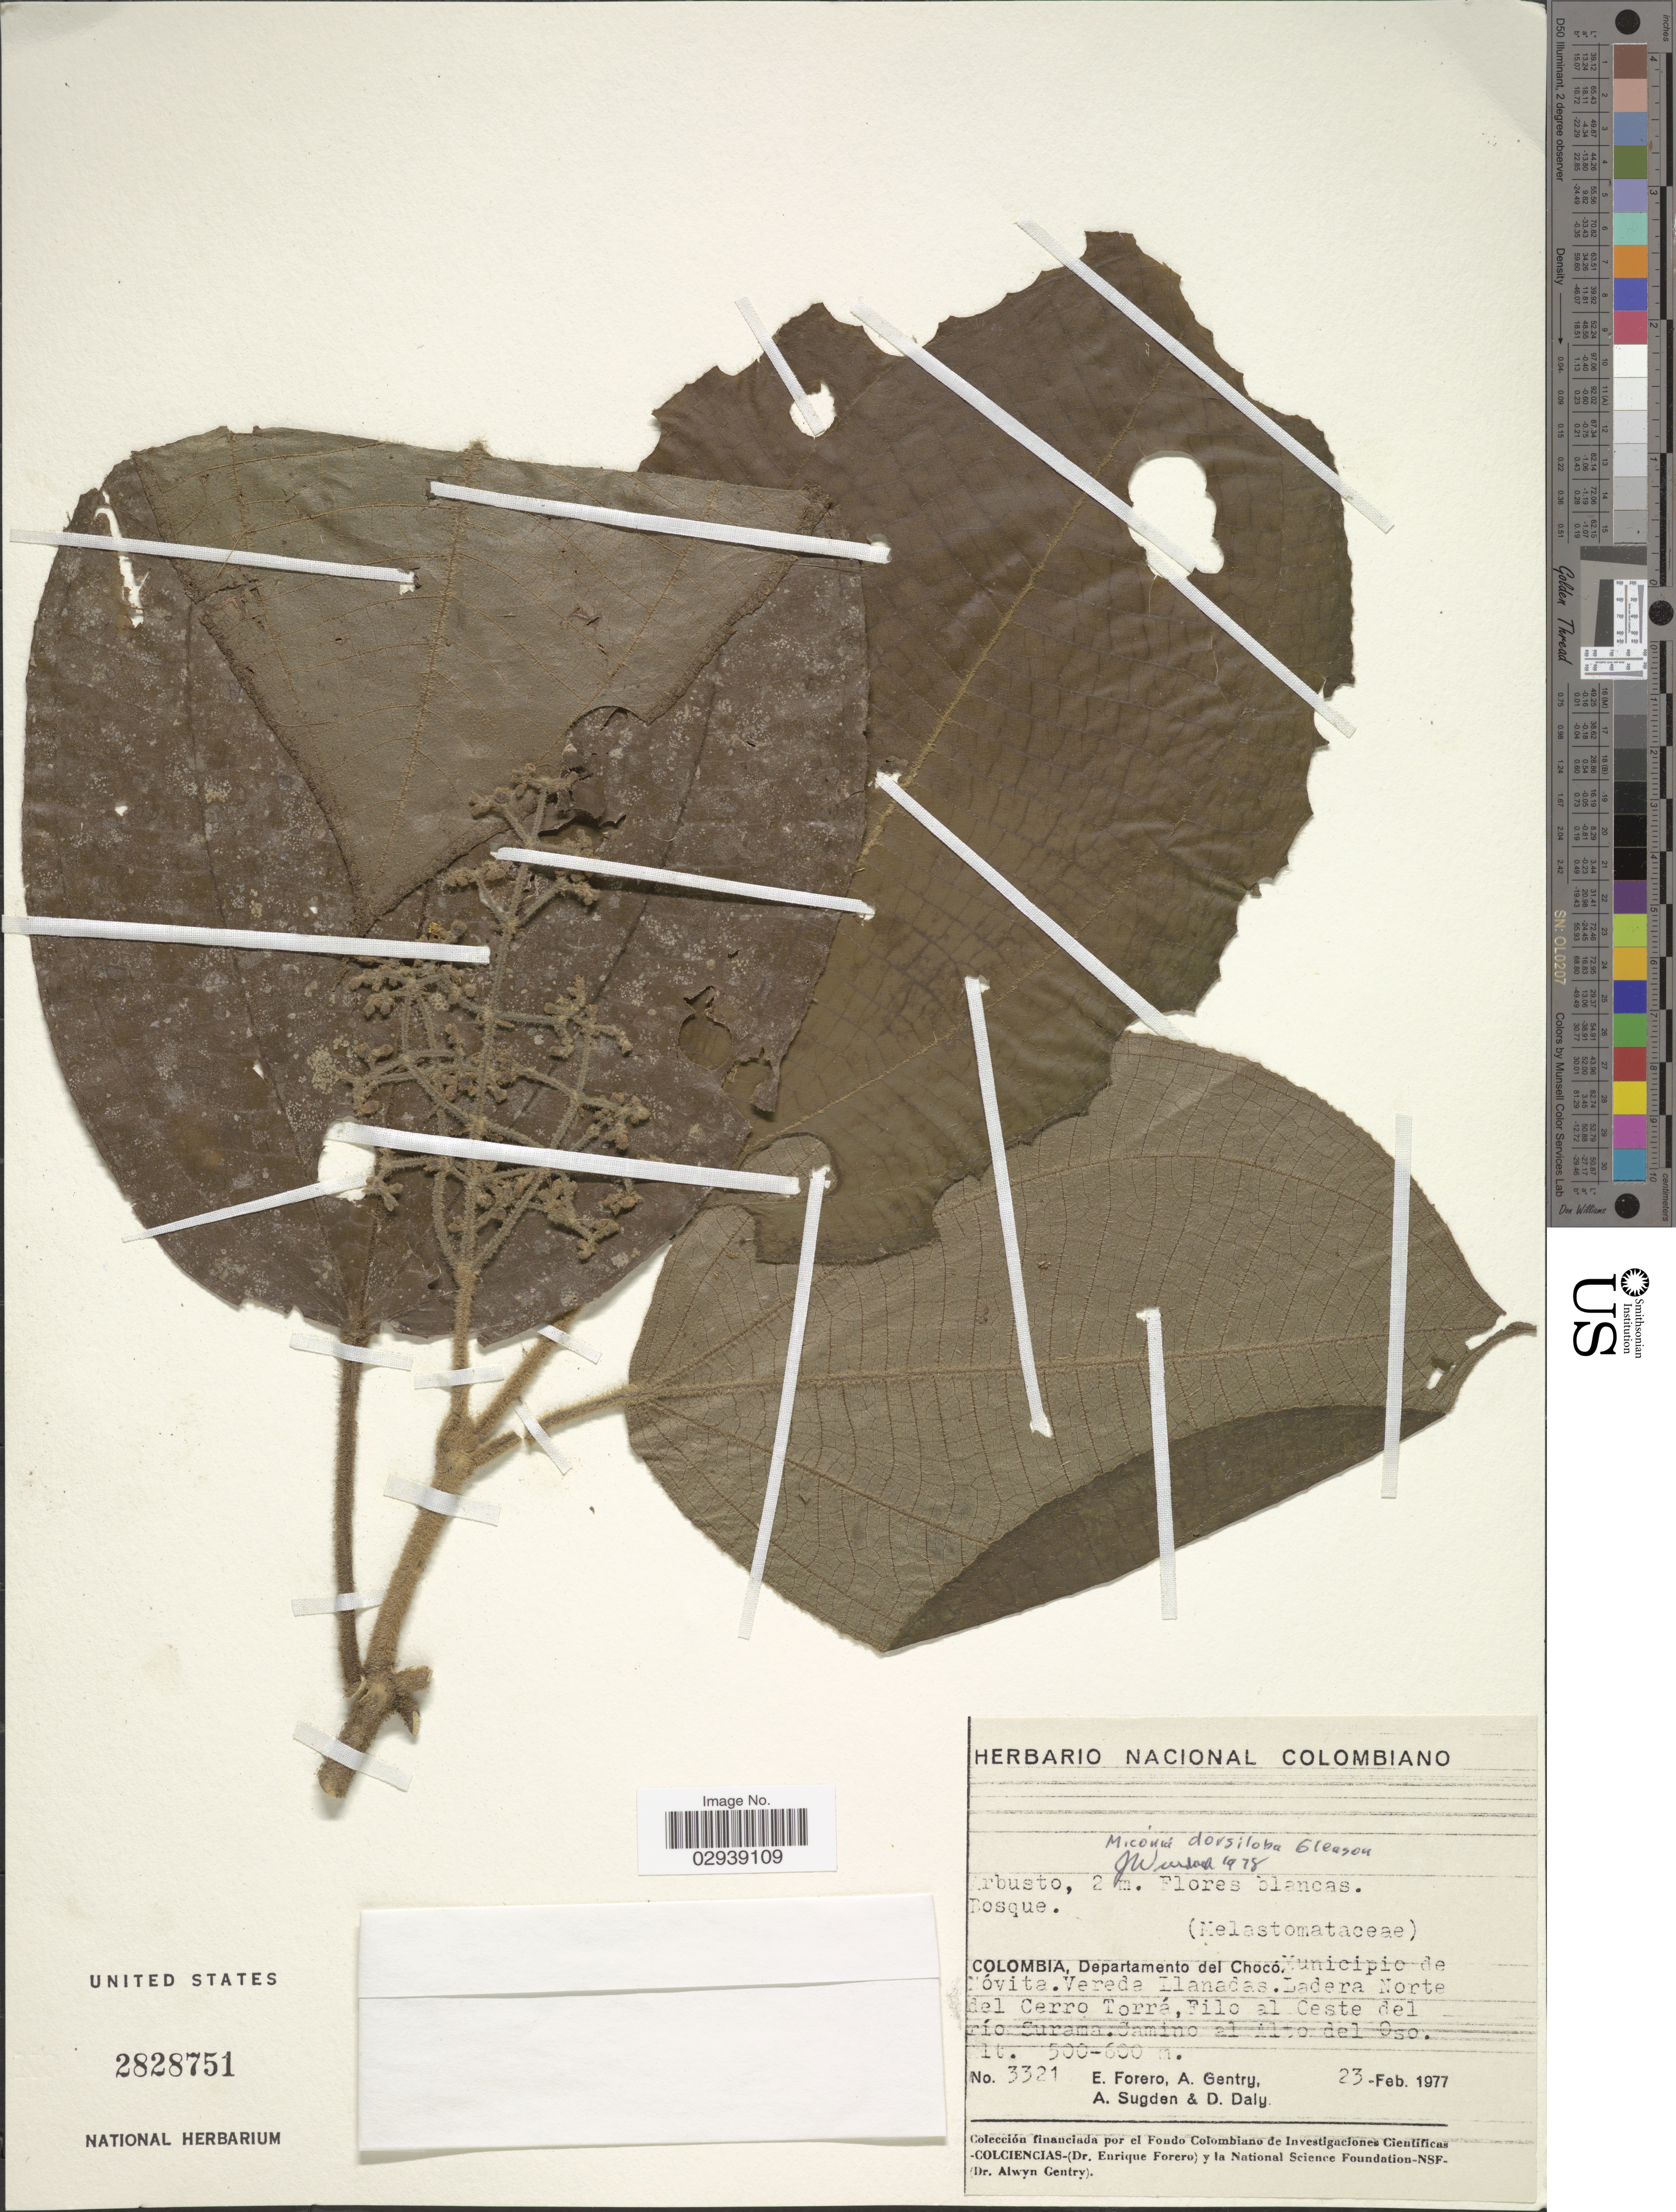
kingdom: Plantae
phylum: Tracheophyta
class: Magnoliopsida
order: Myrtales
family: Melastomataceae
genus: Miconia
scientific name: Miconia dorsiloba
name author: Gleason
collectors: E. Forero, A. H. Gentry, A. Sugden & D. C. Daly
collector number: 3321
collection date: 1977-02-23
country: Colombia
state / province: Chocó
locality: Departamento del Chocó. Municipio de Móvita. Vereda Llanadas. Ladera Norte del Cero Torrá, Filo al Ceste del río Surama. Camino al Alto del Oso.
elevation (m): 500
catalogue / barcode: US 2828751